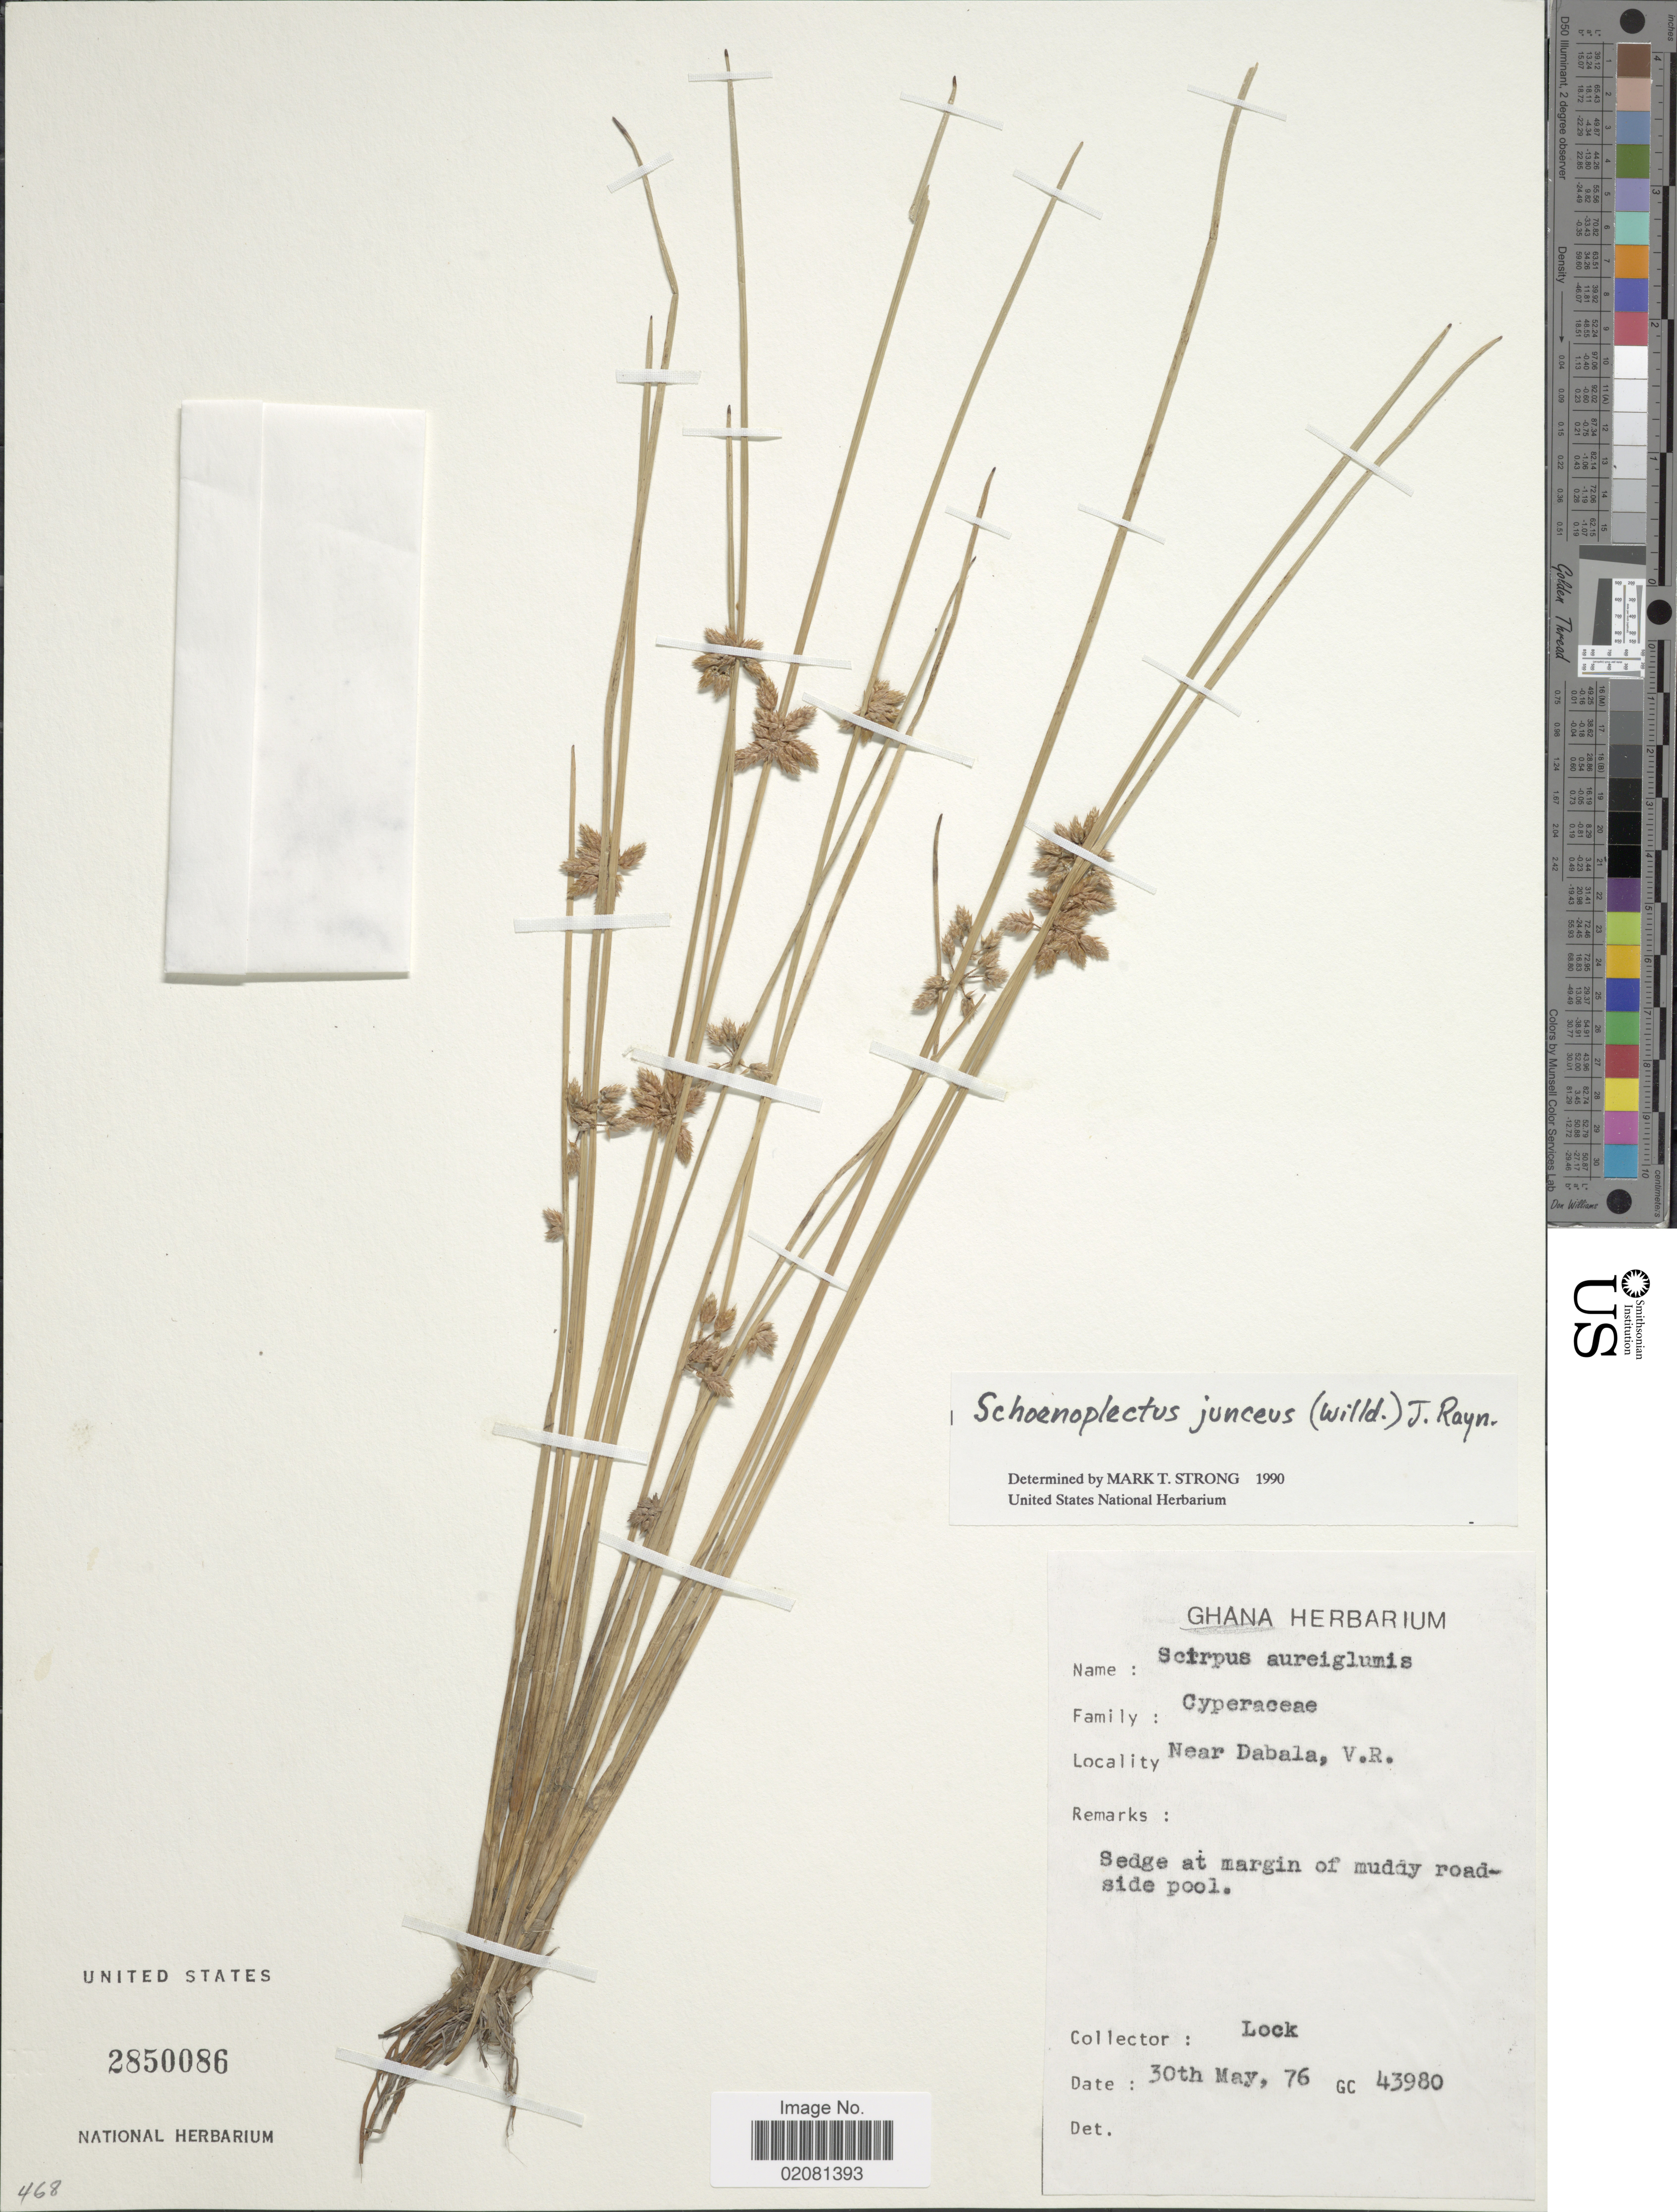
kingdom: Plantae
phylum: Tracheophyta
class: Liliopsida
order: Poales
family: Cyperaceae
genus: Schoenoplectus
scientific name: Schoenoplectus junceus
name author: (Willd.) J. Raynal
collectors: -. Lock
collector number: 43980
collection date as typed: Transcribed d/m/y: 30/5/76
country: Ghana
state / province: Volta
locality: Near Dabala, V.R.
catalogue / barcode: US 2850086